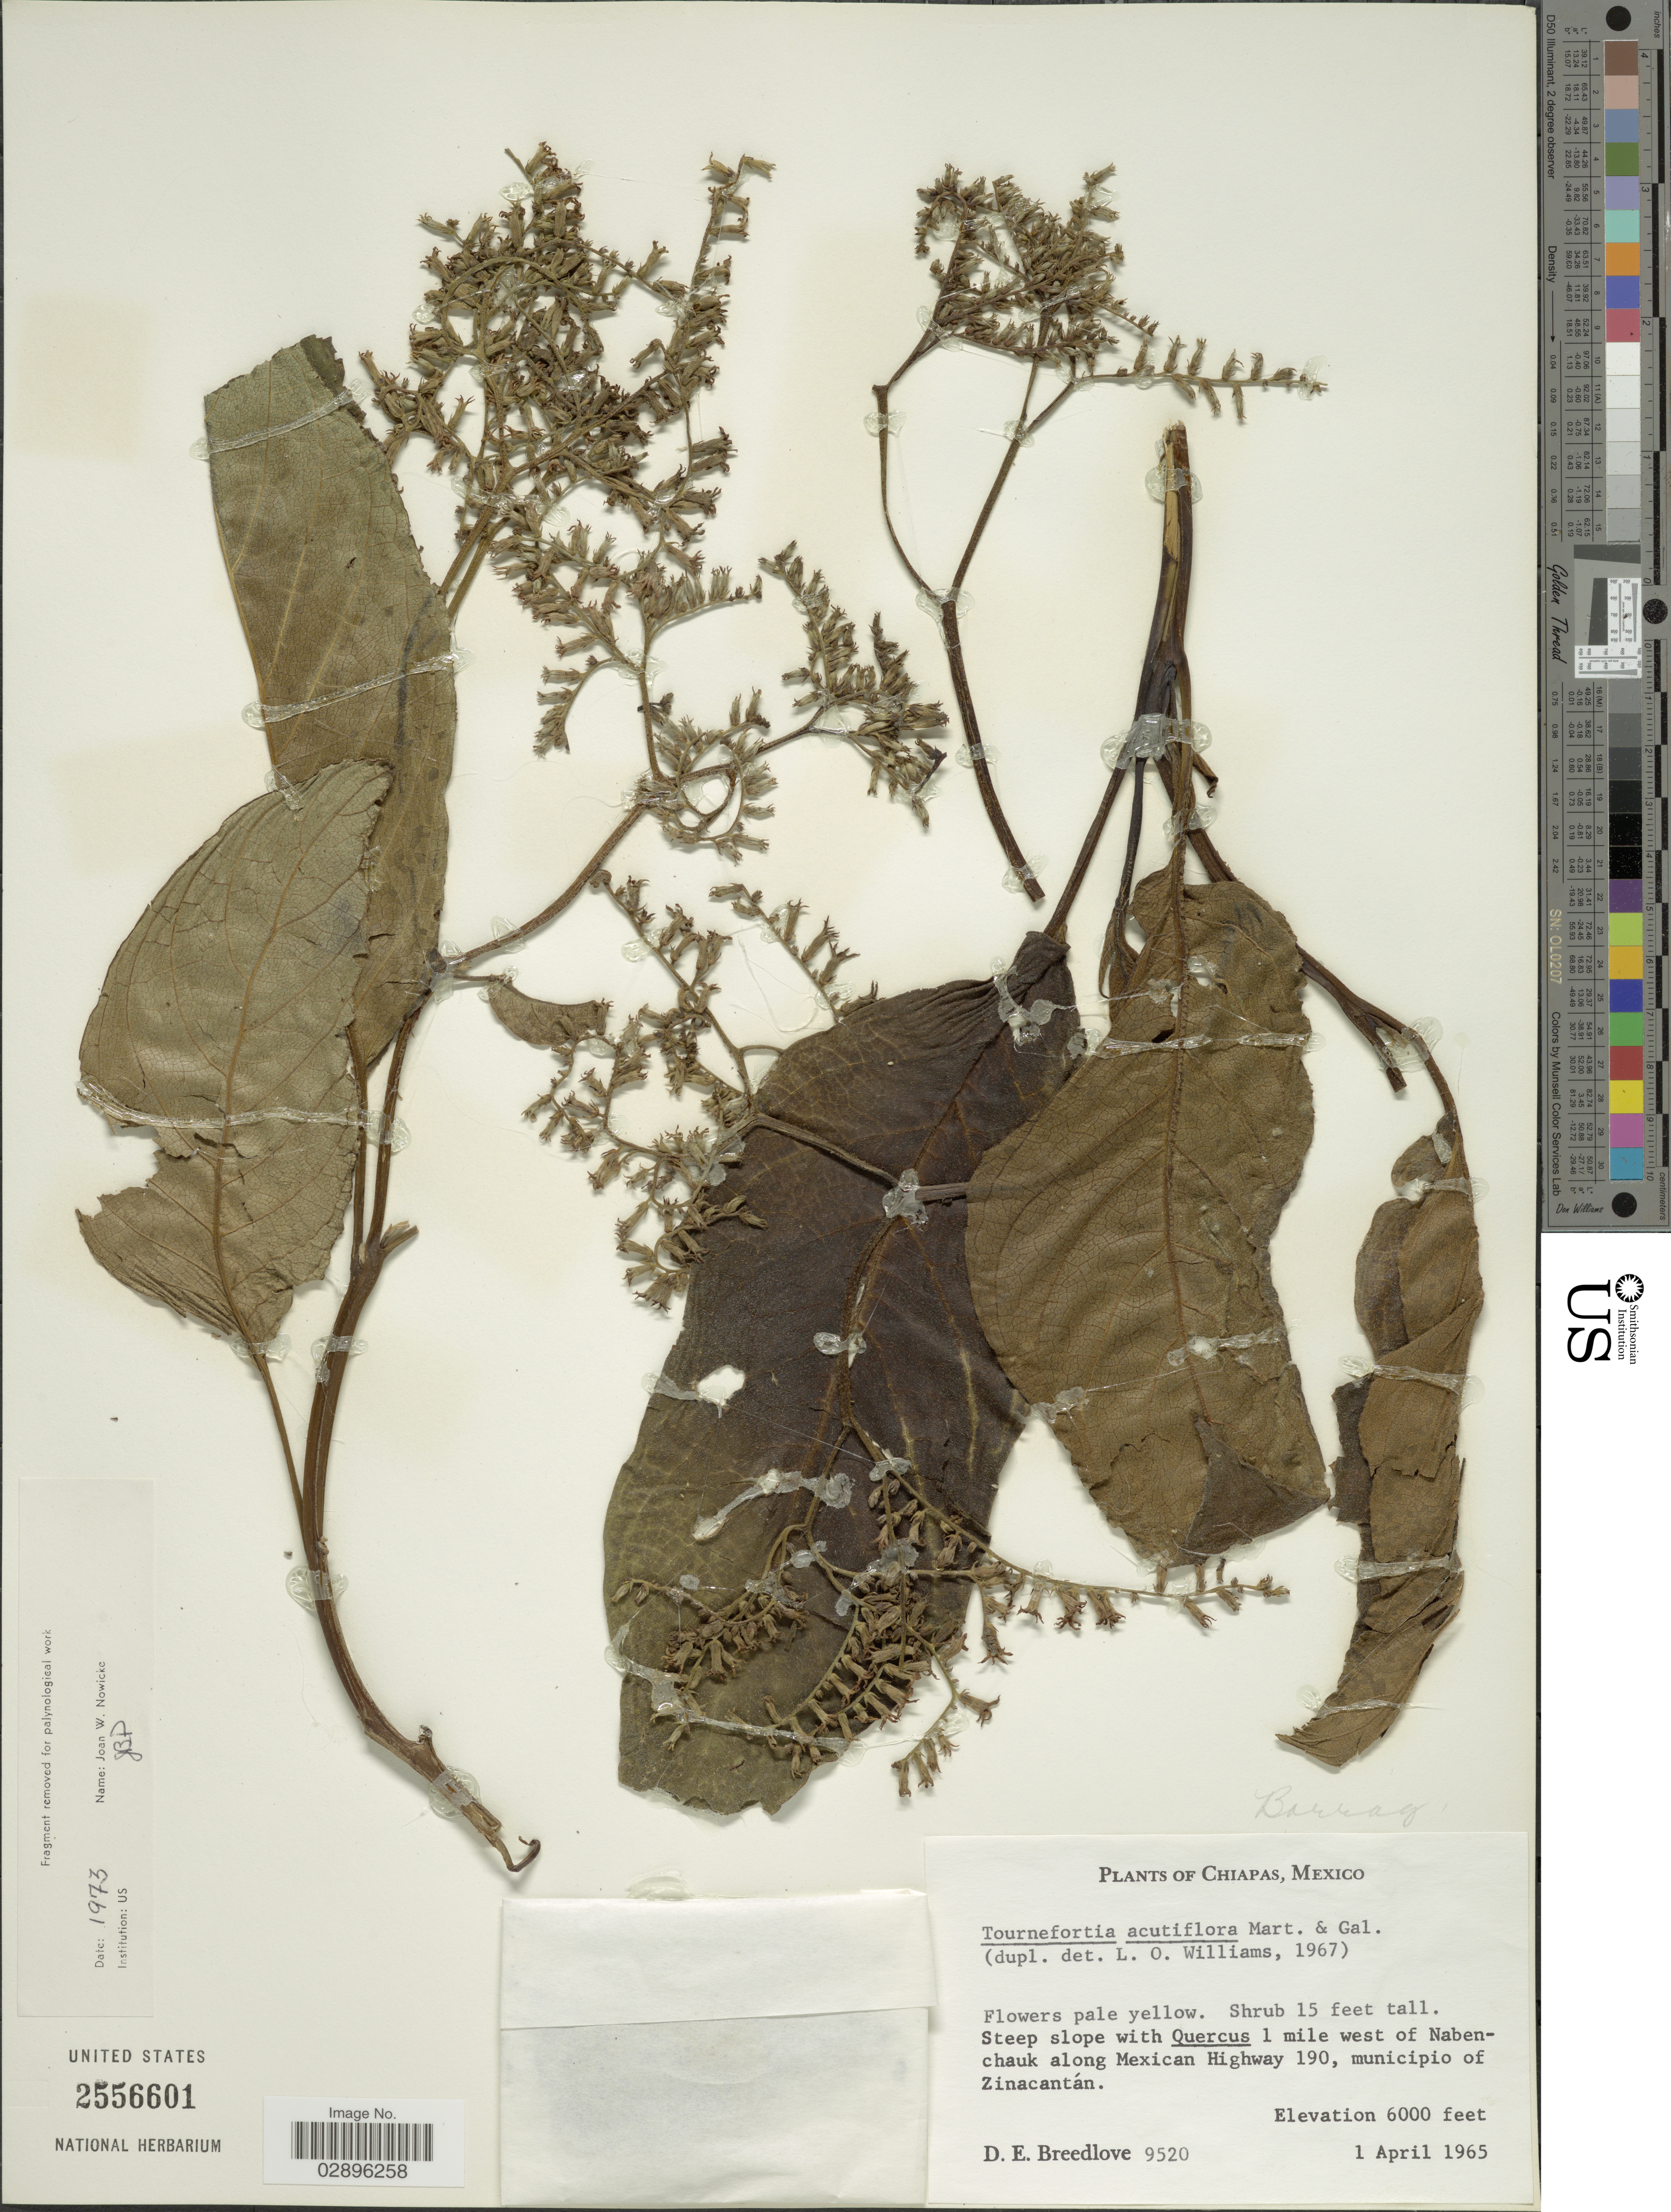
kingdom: Plantae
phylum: Tracheophyta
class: Magnoliopsida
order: Boraginales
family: Heliotropiaceae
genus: Tournefortia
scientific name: Tournefortia acutiflora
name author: M. Martens & Galeotti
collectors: D. E. Breedlove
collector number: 9520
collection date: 1965-04-01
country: Mexico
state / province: Chiapas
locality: Steep slope with Quercus 1 mile west of Nabenchauk along Mexican Highway 190, municipio of Zinacantán.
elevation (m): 1829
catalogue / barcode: US 2556601